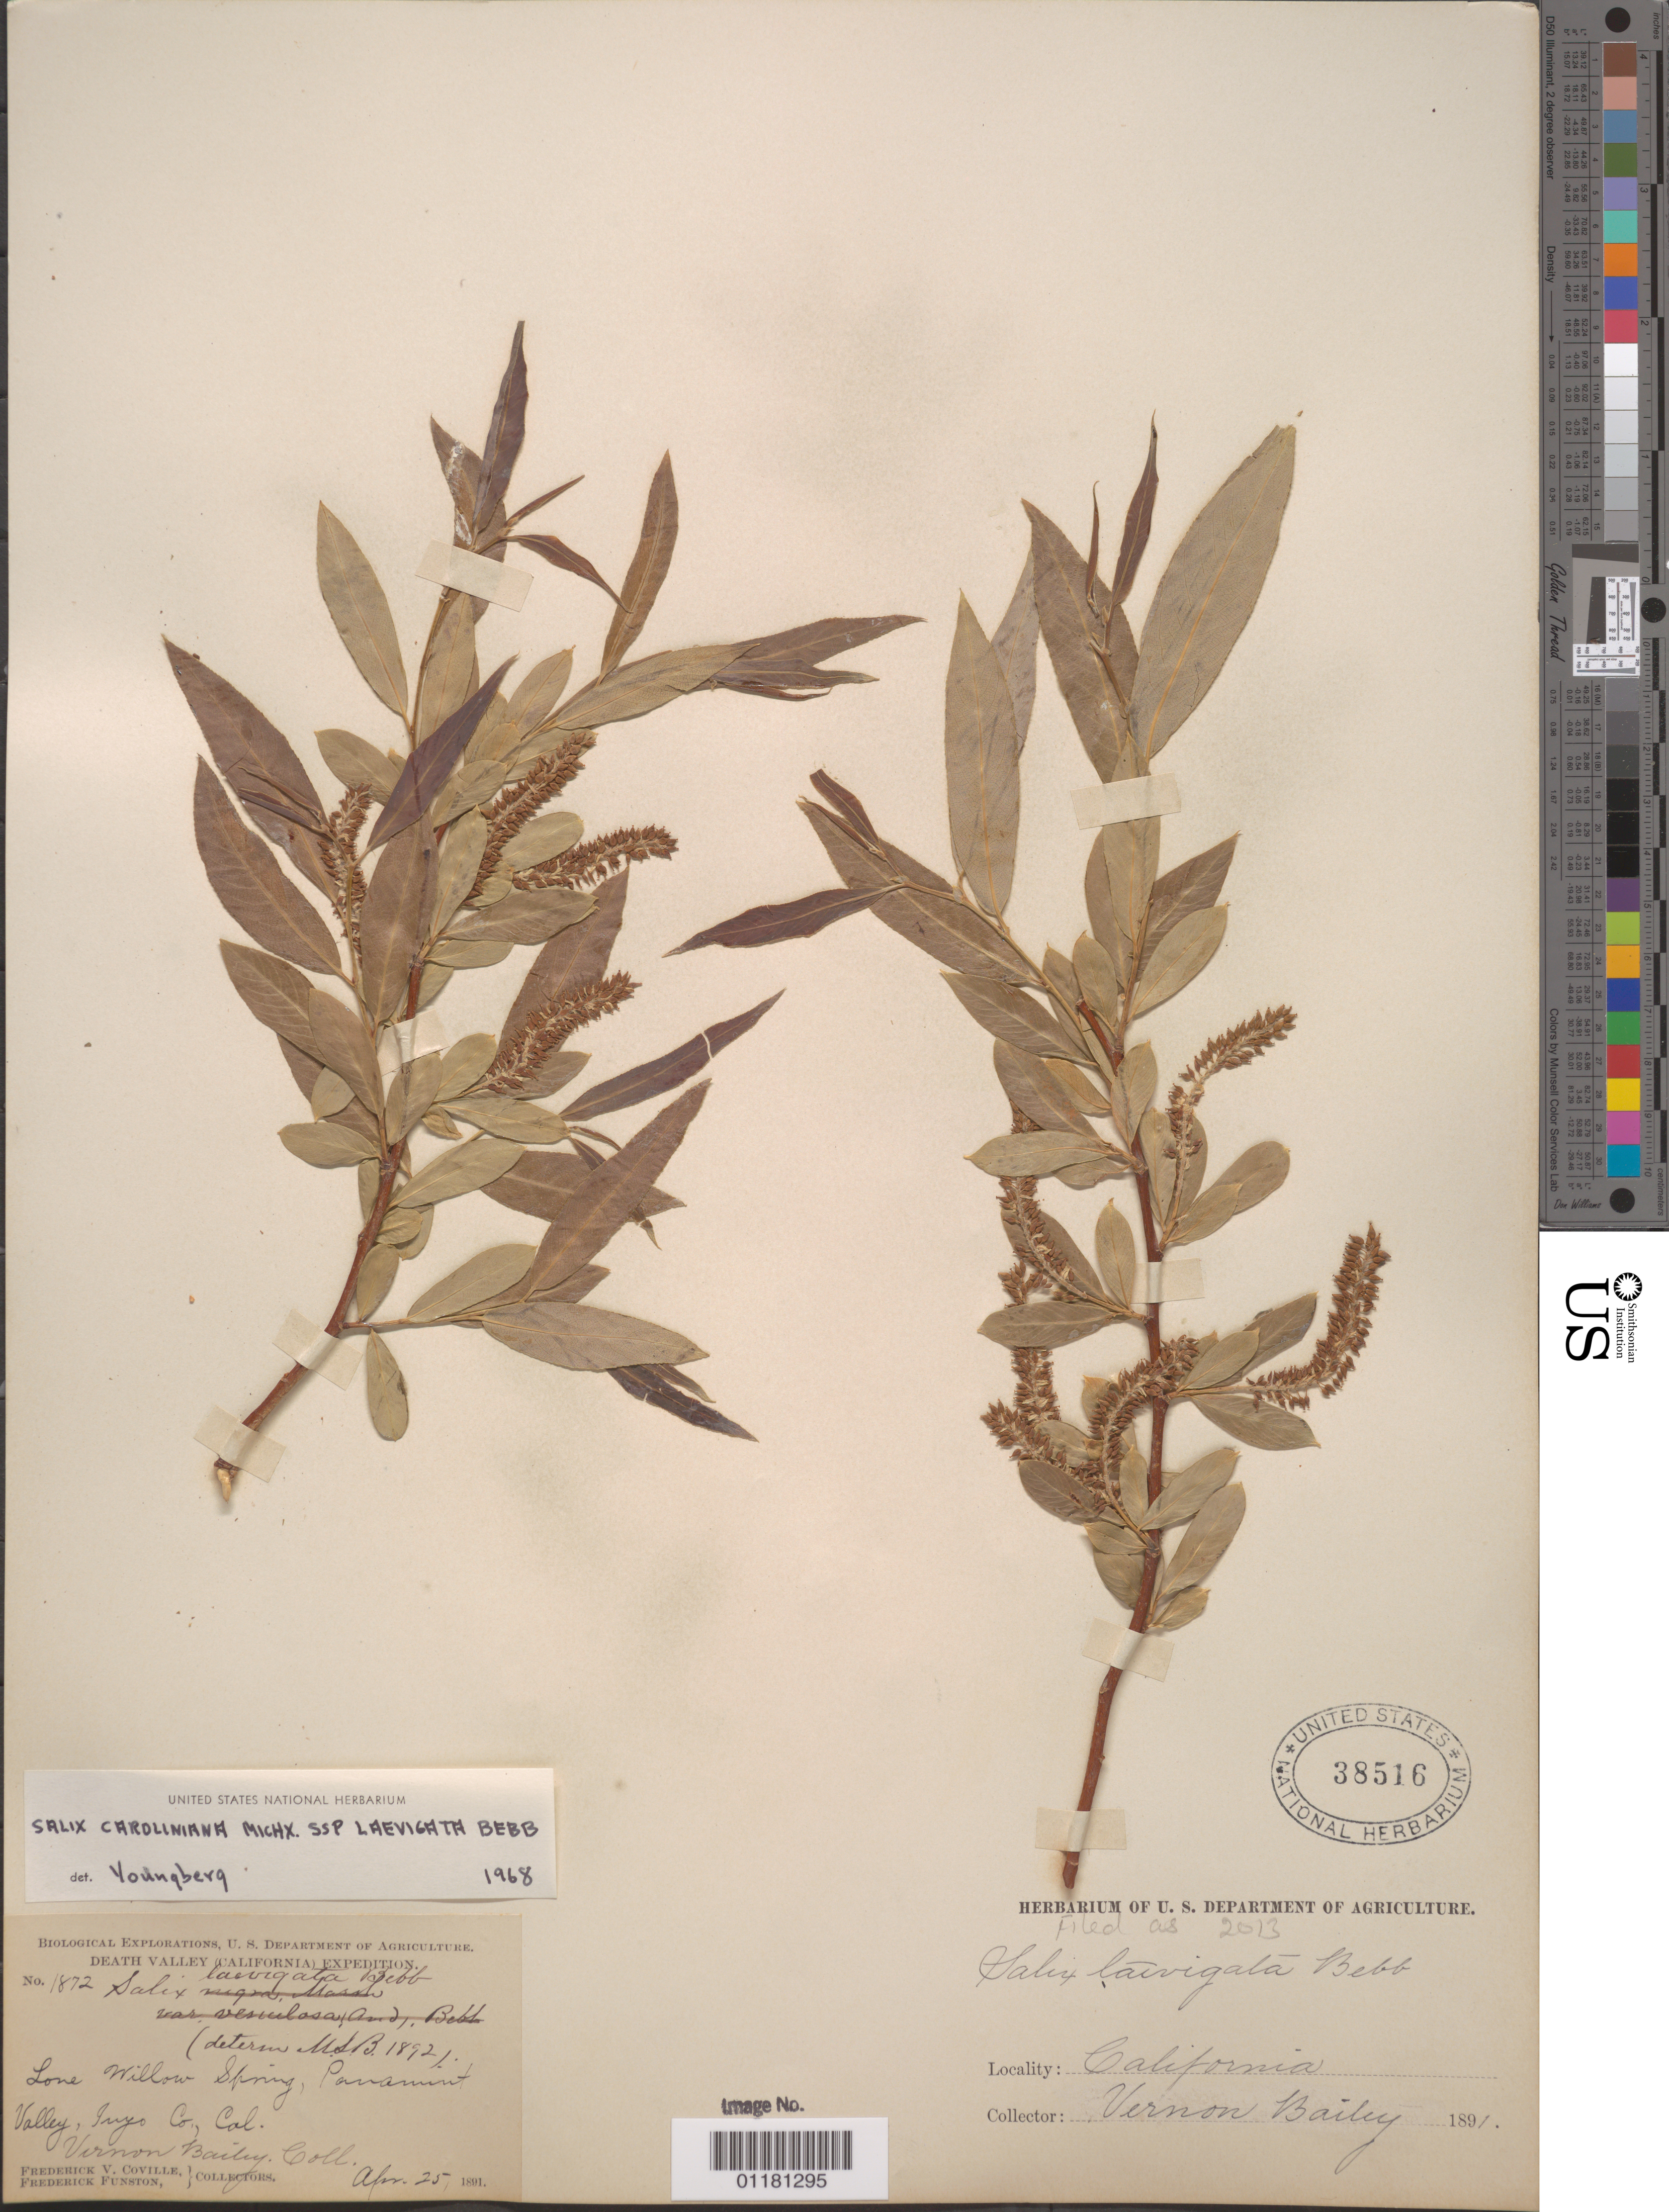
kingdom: Plantae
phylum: Tracheophyta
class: Magnoliopsida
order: Malpighiales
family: Salicaceae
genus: Salix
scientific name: Salix laevigata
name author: Bebb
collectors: V. O. Bailey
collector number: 1872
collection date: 1891-04-25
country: United States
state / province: California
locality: Lone Willow Spring, Panamint Valley.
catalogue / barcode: US 38516